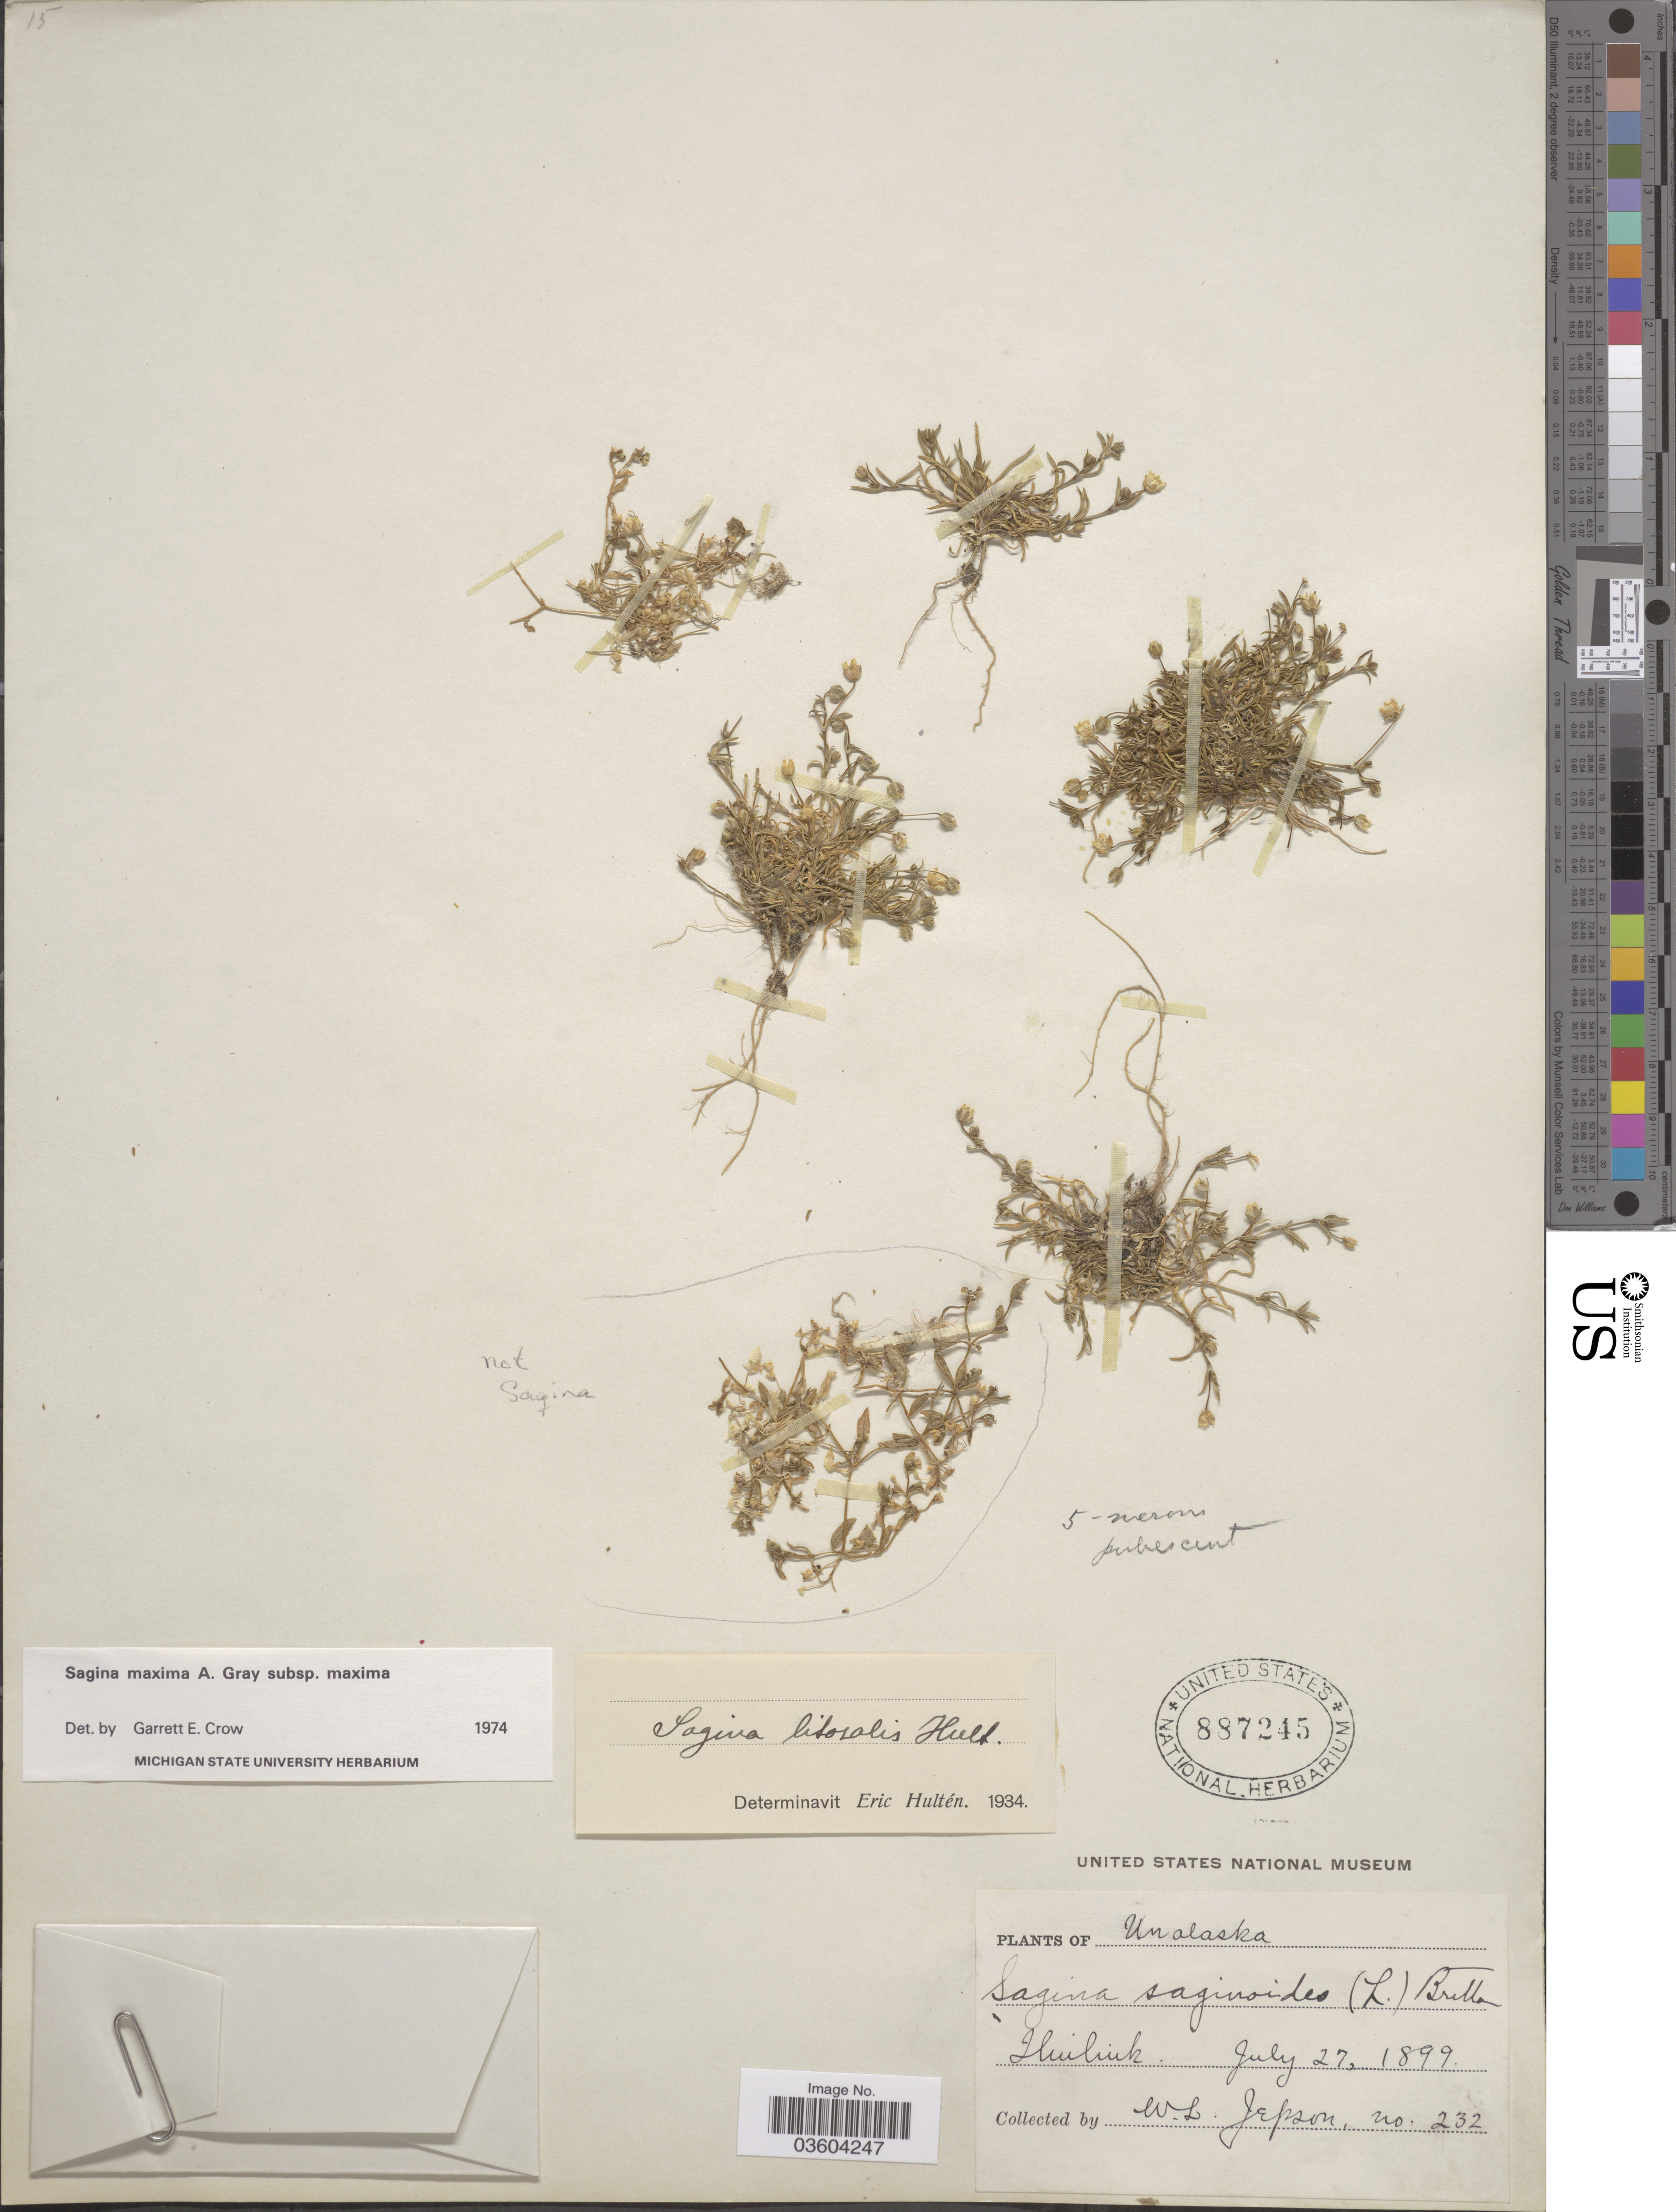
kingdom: Plantae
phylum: Tracheophyta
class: Magnoliopsida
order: Caryophyllales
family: Caryophyllaceae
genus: Sagina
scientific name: Sagina maxima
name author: A. Gray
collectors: W. L. Jepson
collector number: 232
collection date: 1899-07-27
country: United States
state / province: Alaska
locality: Unalaska. Iliuliuk.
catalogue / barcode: US 887245